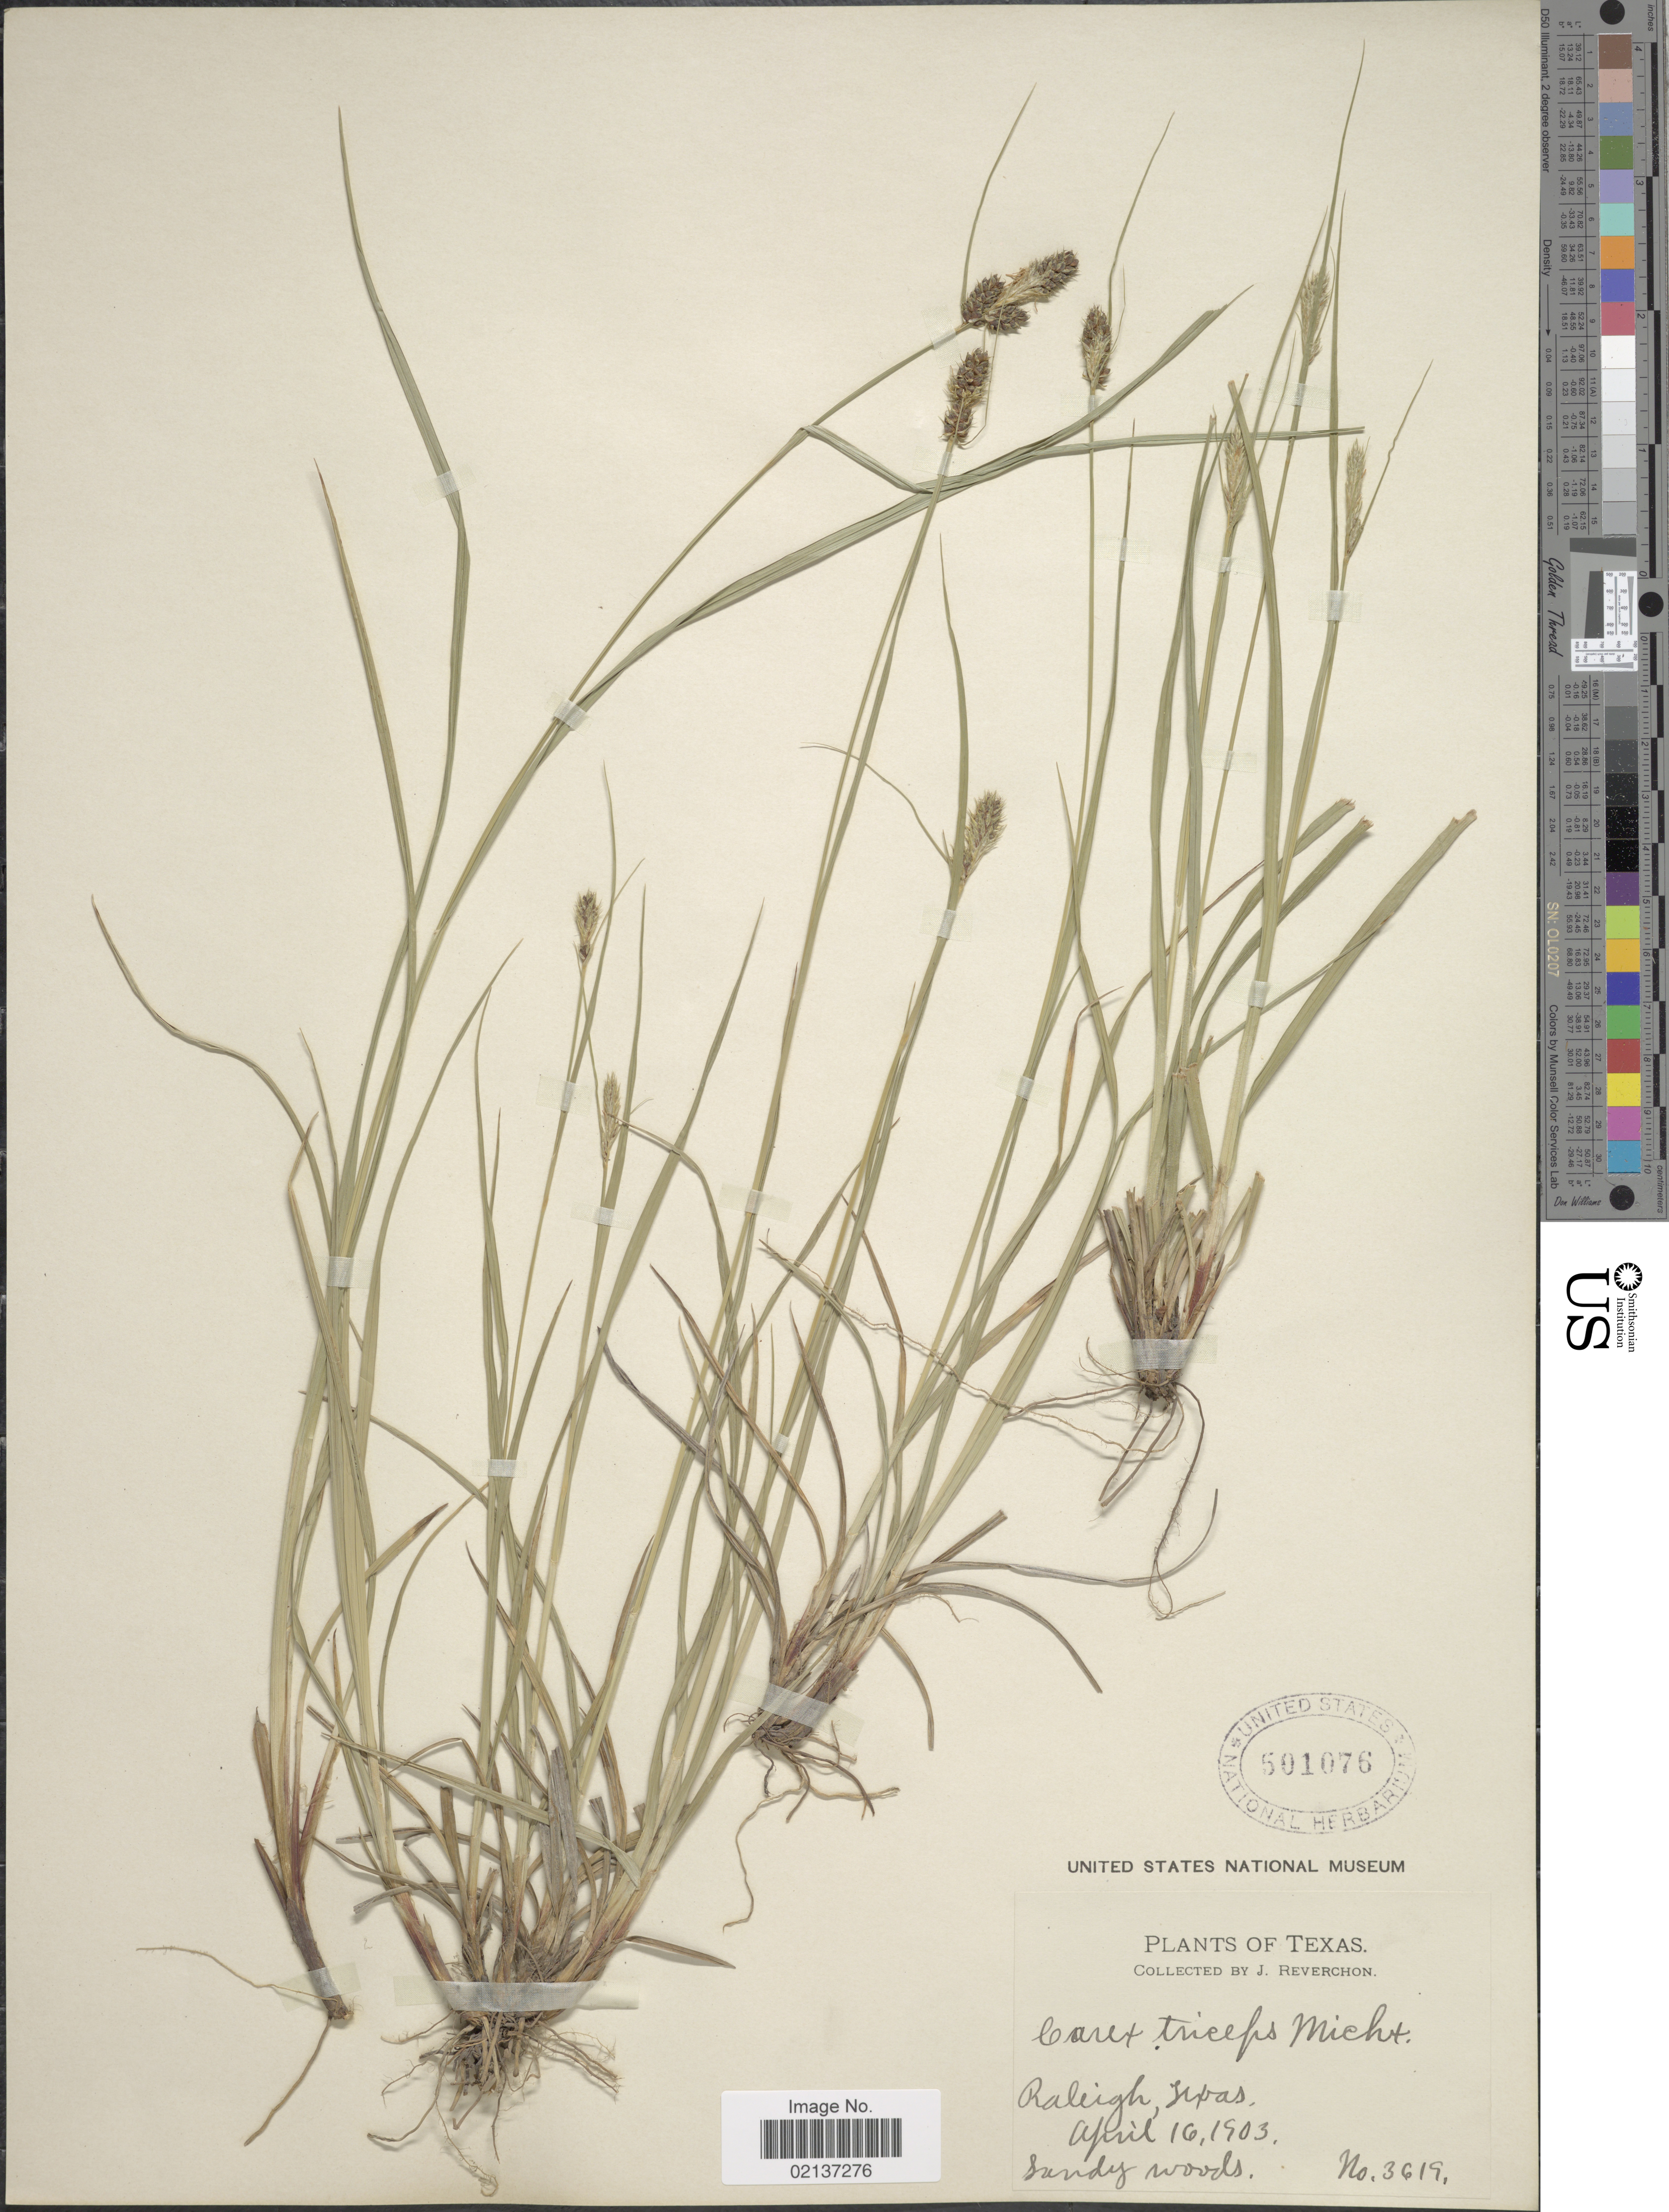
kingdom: Plantae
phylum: Tracheophyta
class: Liliopsida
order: Poales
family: Cyperaceae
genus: Carex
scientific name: Carex hirsutella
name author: Mack.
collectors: J. Reverchon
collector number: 3619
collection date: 1903-04-16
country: United States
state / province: Texas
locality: Raleigh, sandy woods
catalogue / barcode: US 501076